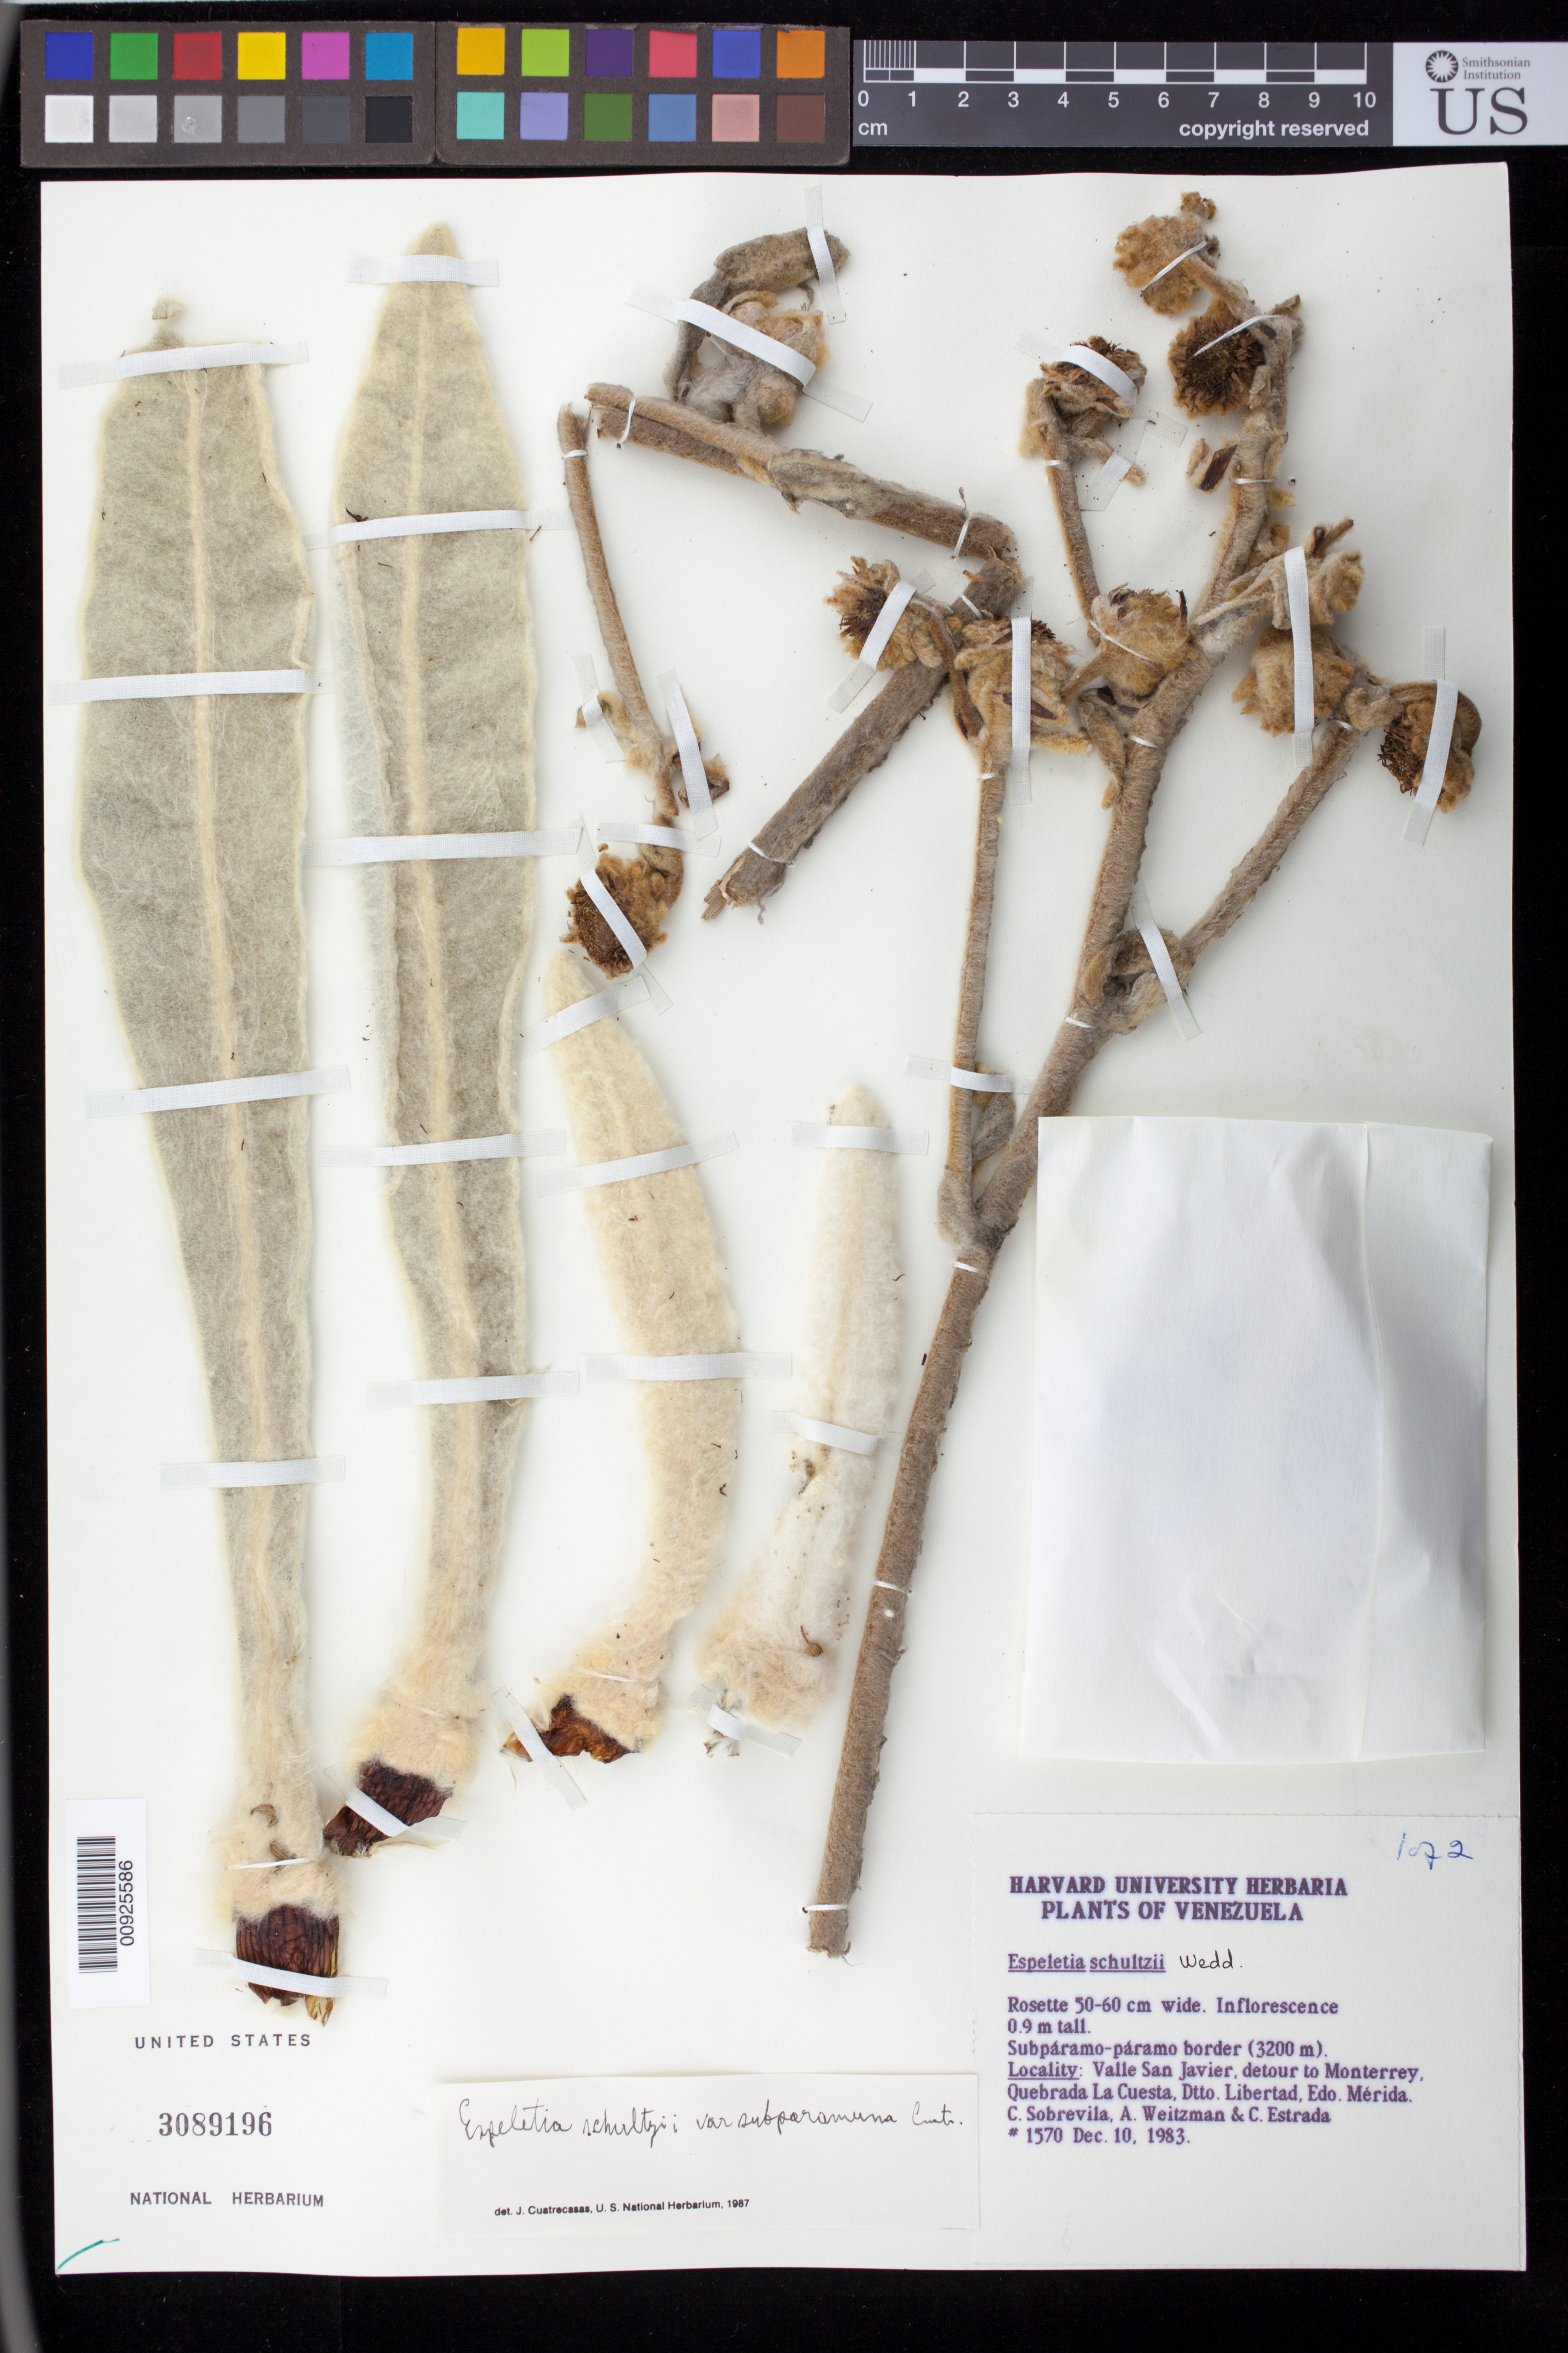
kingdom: Plantae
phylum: Tracheophyta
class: Magnoliopsida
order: Asterales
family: Asteraceae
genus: Espeletia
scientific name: Espeletia schultzii var. subparamuna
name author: Cuatrec.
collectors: C. Sobrevila, A. Weitzman & C. Estrada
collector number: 1570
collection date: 1983-12-10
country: Venezuela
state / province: Mérida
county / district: Libertador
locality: Valle San Javier, detour to Monterrey, Quebrada La Cuesta.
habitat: Subpáramo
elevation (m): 3200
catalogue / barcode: US 3089196